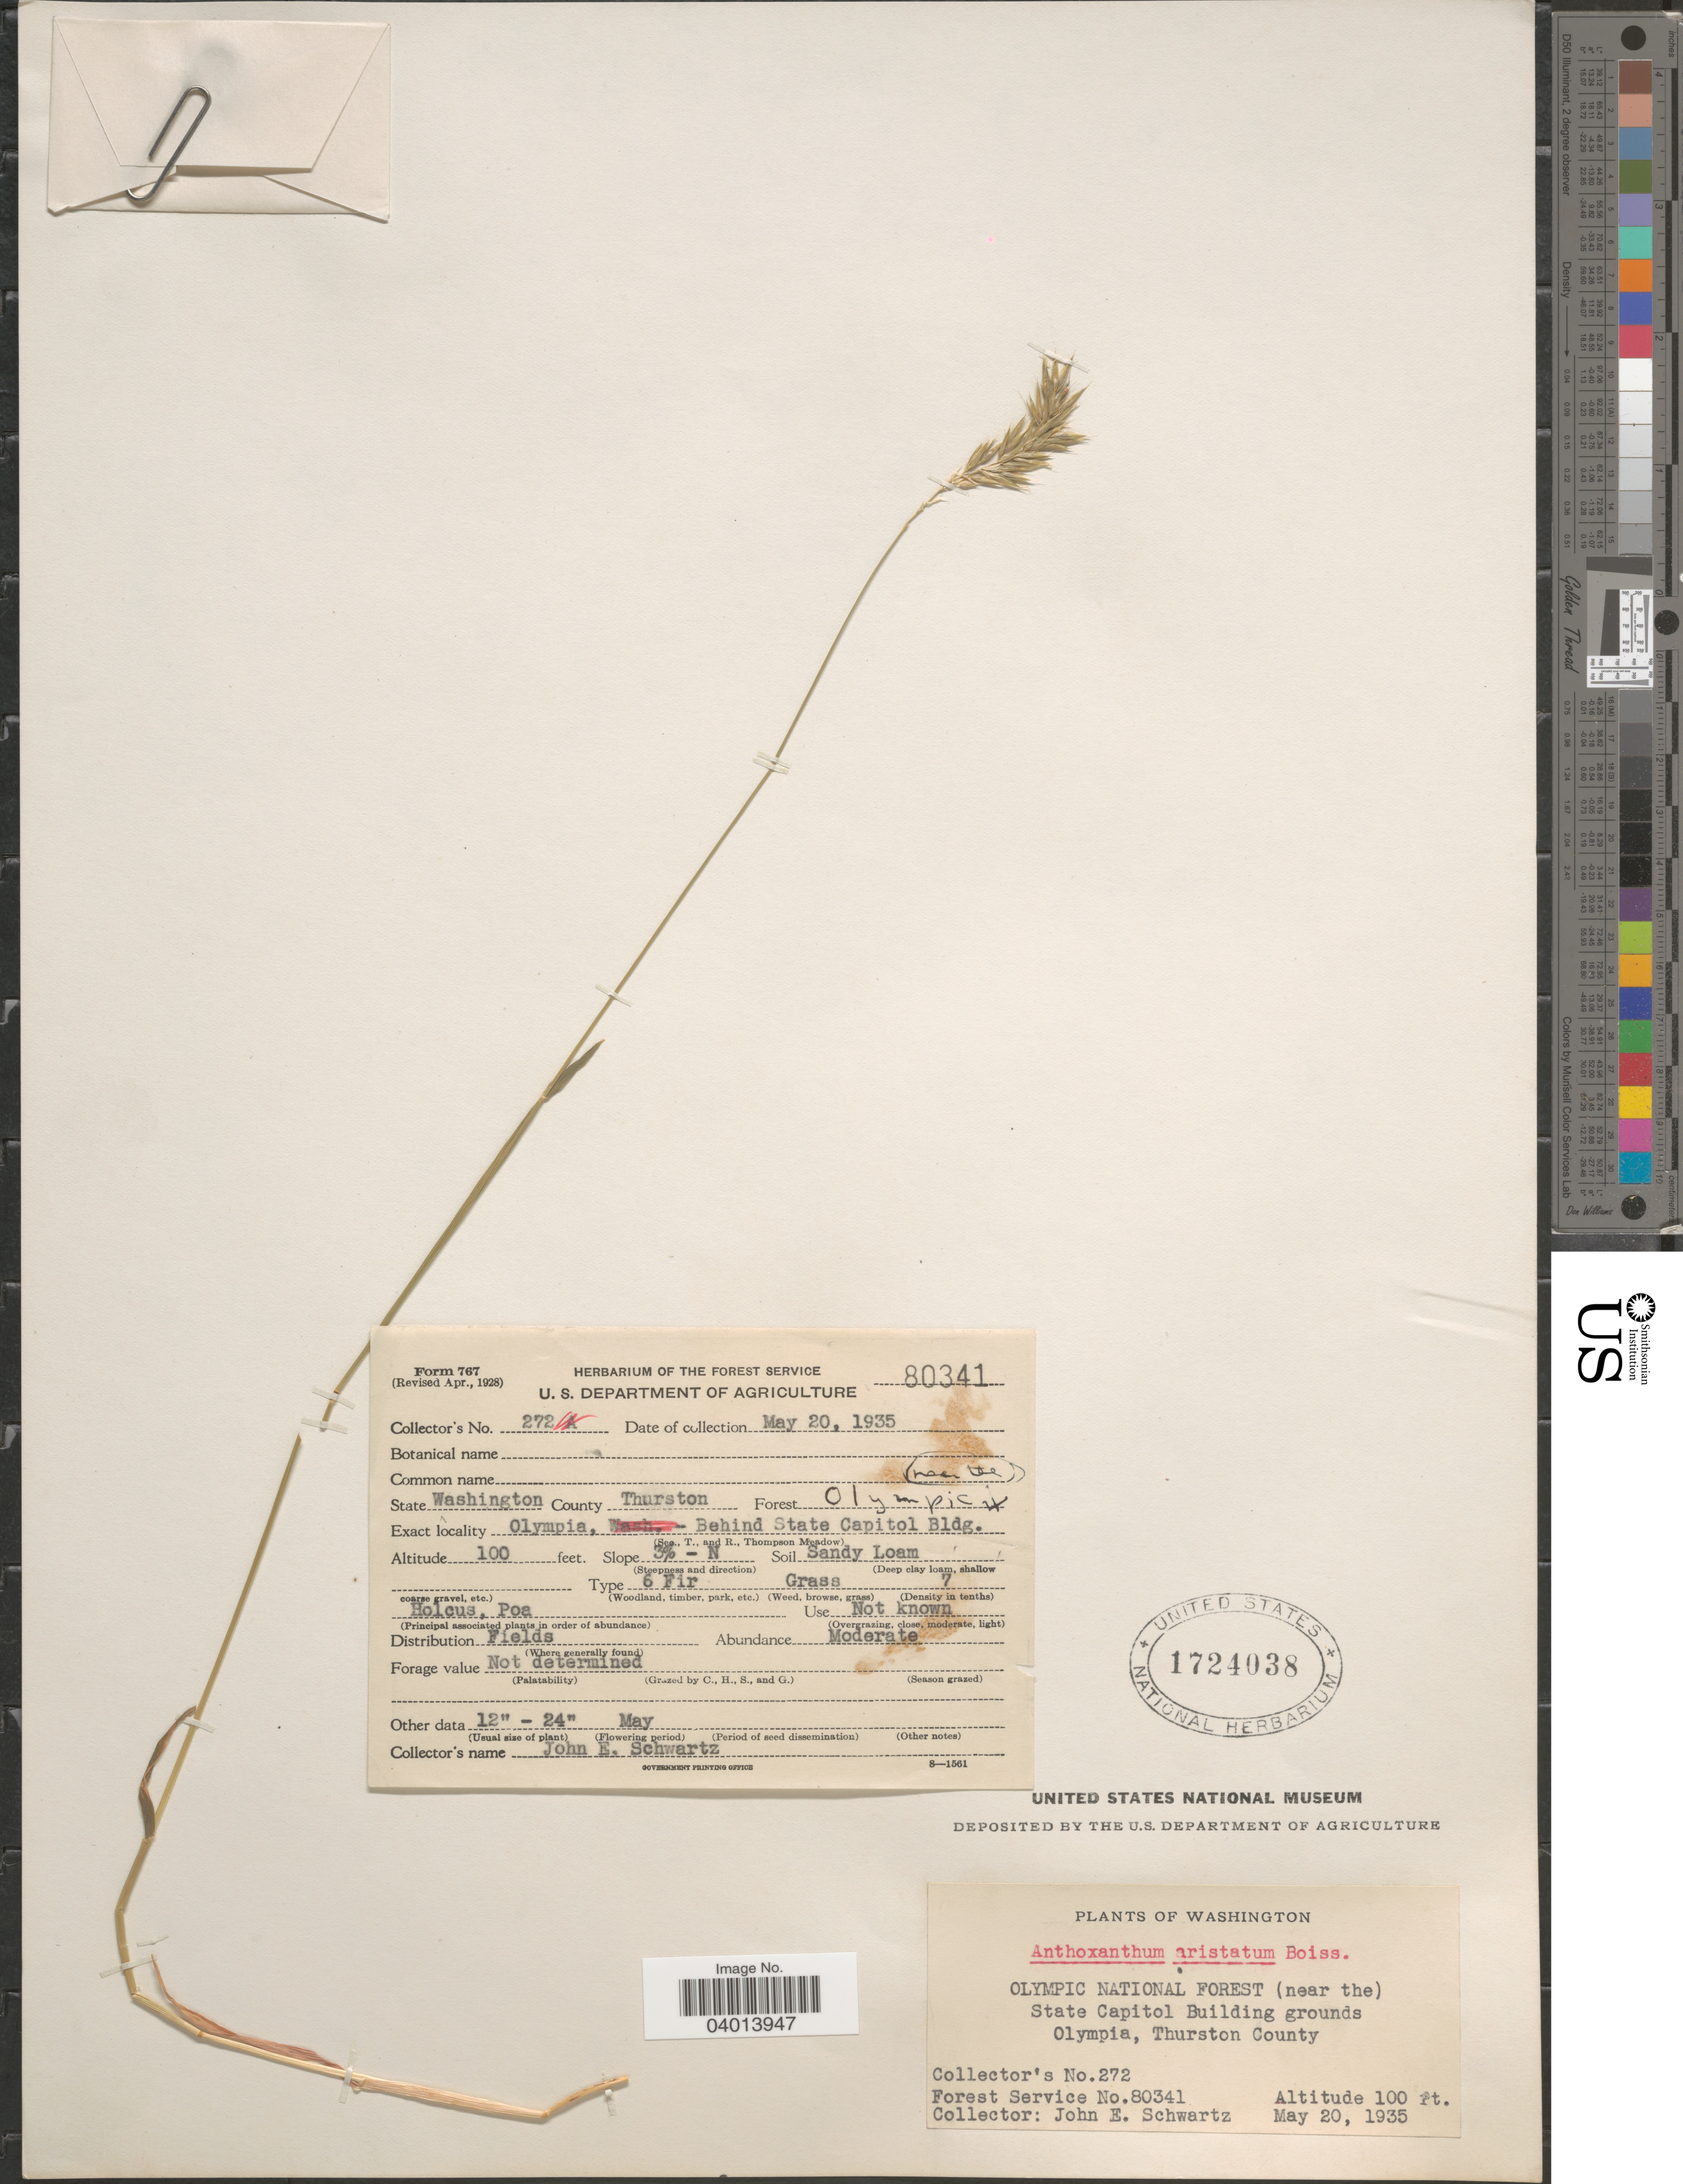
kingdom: Plantae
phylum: Tracheophyta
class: Liliopsida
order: Poales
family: Poaceae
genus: Anthoxanthum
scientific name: Anthoxanthum aristatum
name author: Boiss.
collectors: J. Schwartz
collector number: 80341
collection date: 1935-05-20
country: United States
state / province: Washington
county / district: Thurston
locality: Olympic National Forest (near the) State Capitol Building grounds Olympia, Thurston County.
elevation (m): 30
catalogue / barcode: US 1724038